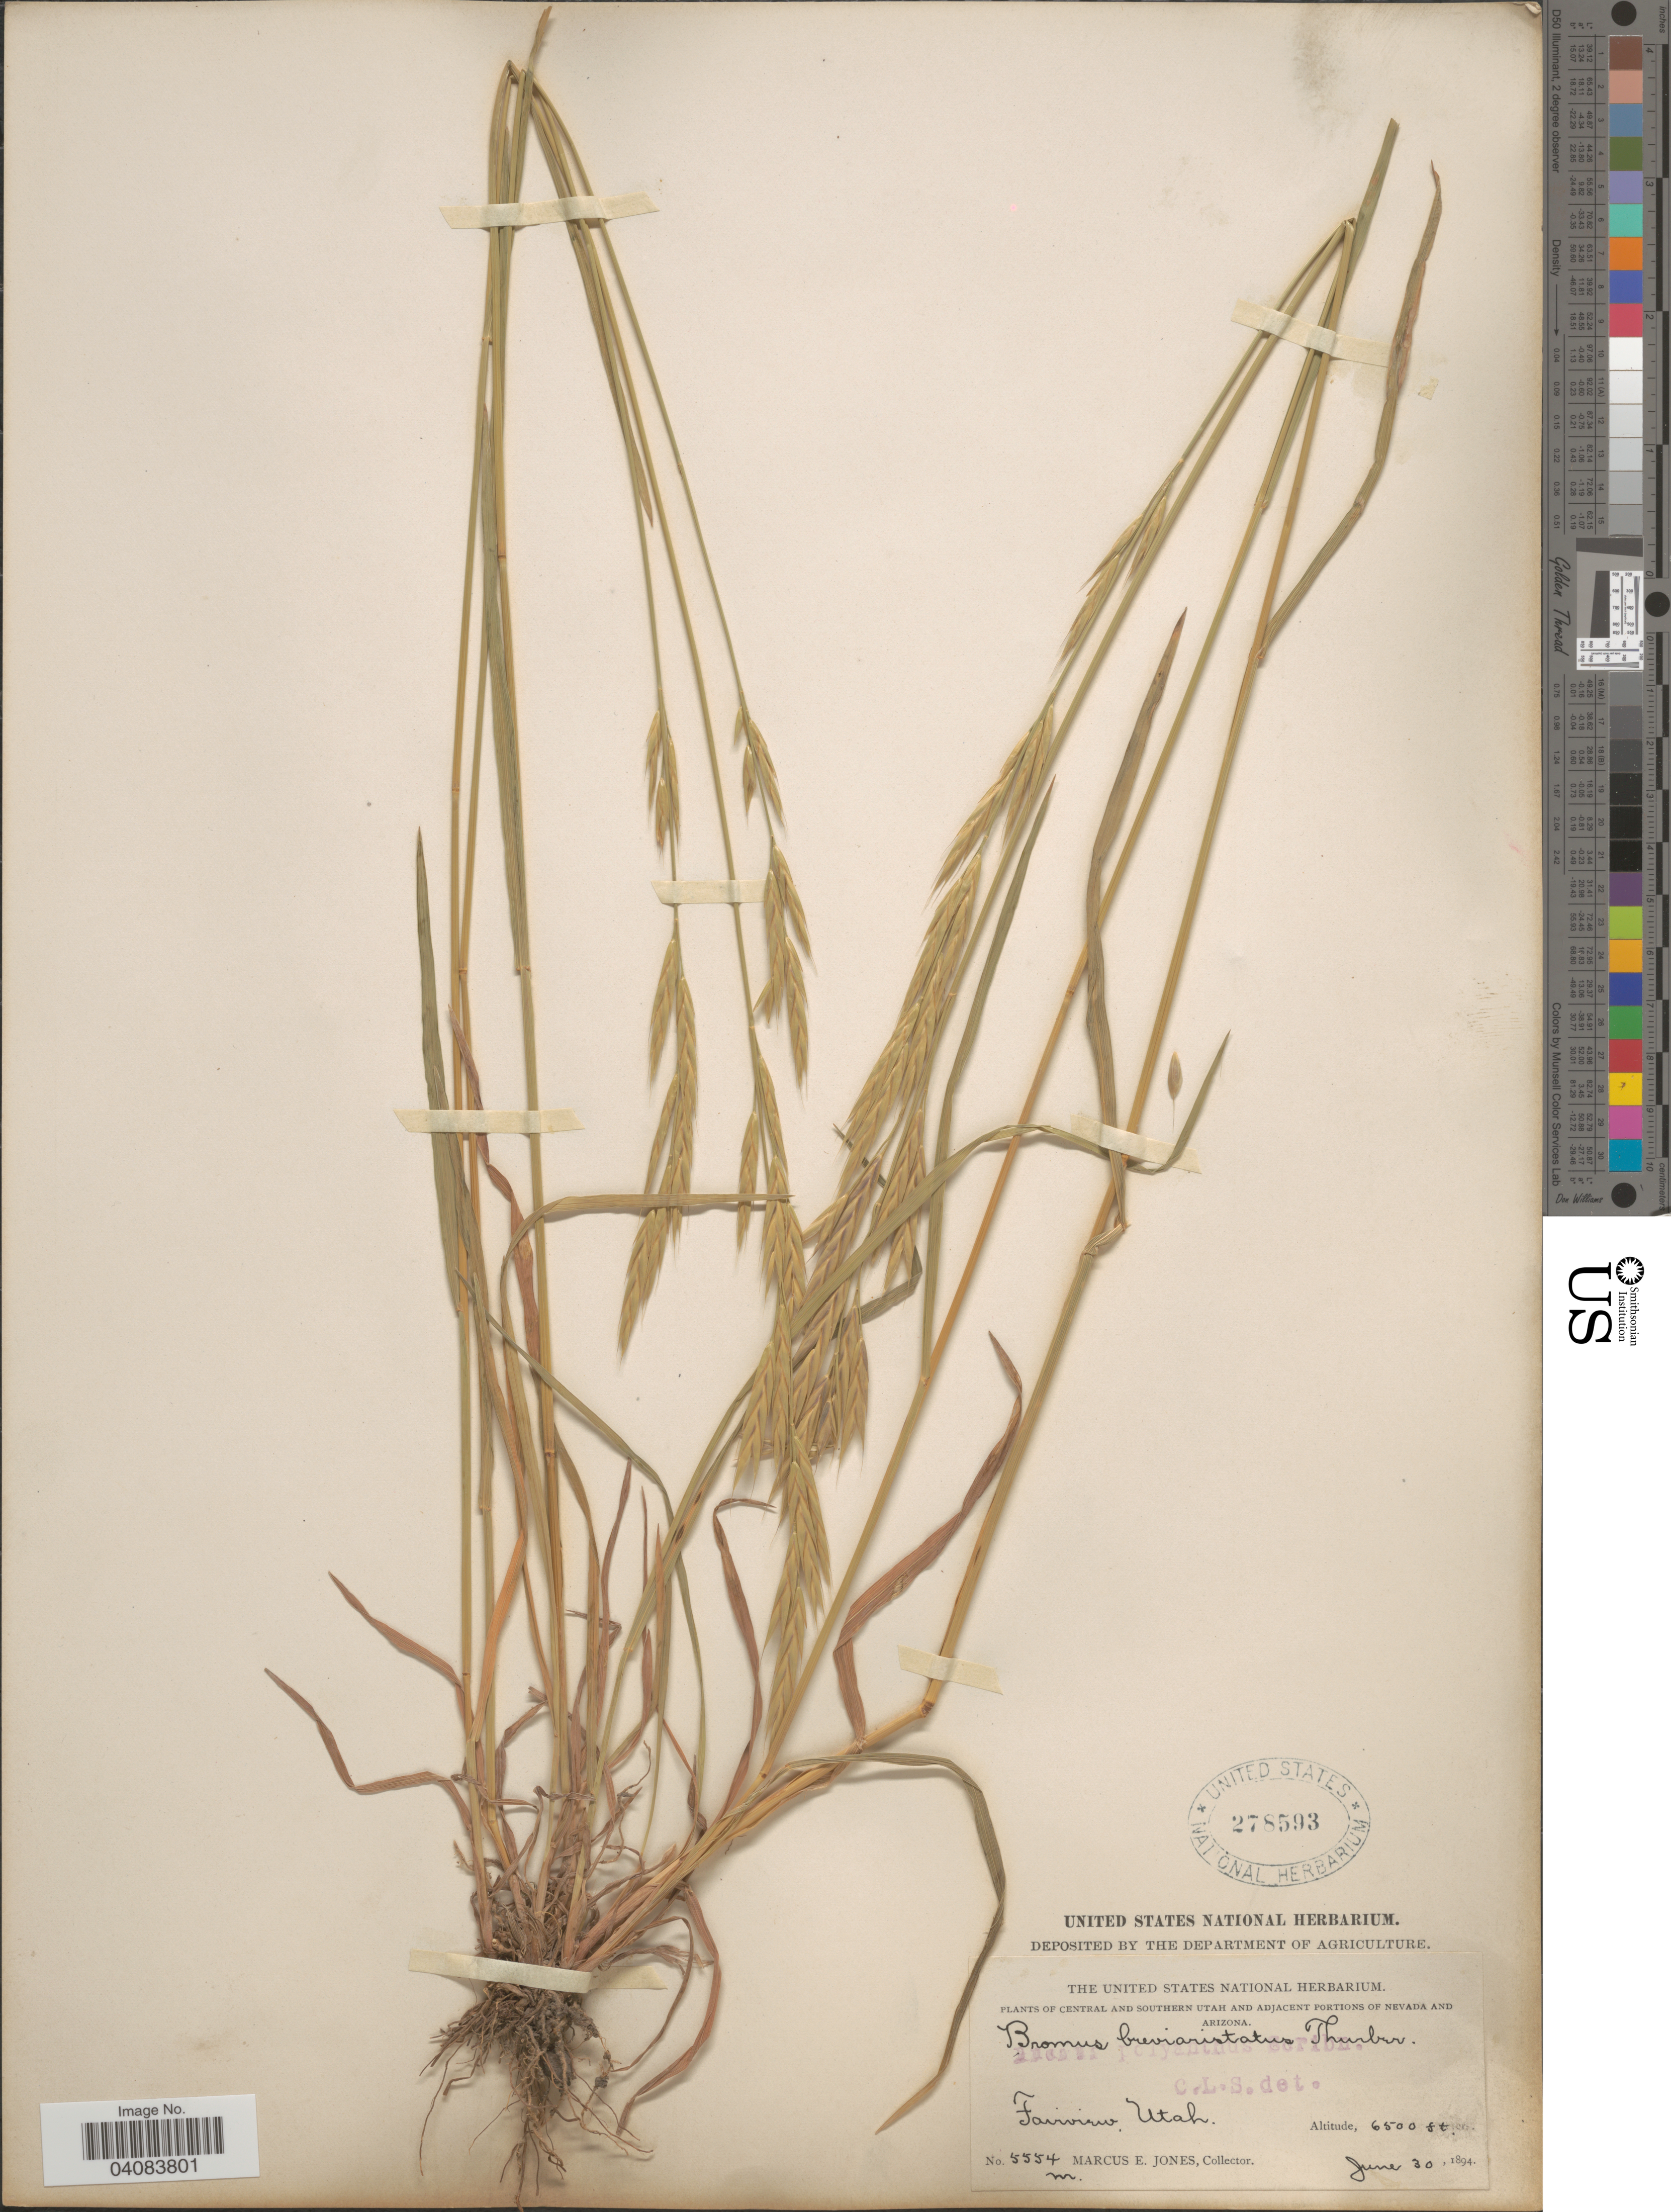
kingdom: Plantae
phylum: Tracheophyta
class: Liliopsida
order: Poales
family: Poaceae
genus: Bromus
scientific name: Bromus polyanthus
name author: Scribn. ex Shear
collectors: M. E. Jones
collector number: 5554m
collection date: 1894-06-30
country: United States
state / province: Utah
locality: Central and Southern Utah. Fairview.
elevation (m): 1981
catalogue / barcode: US 278593